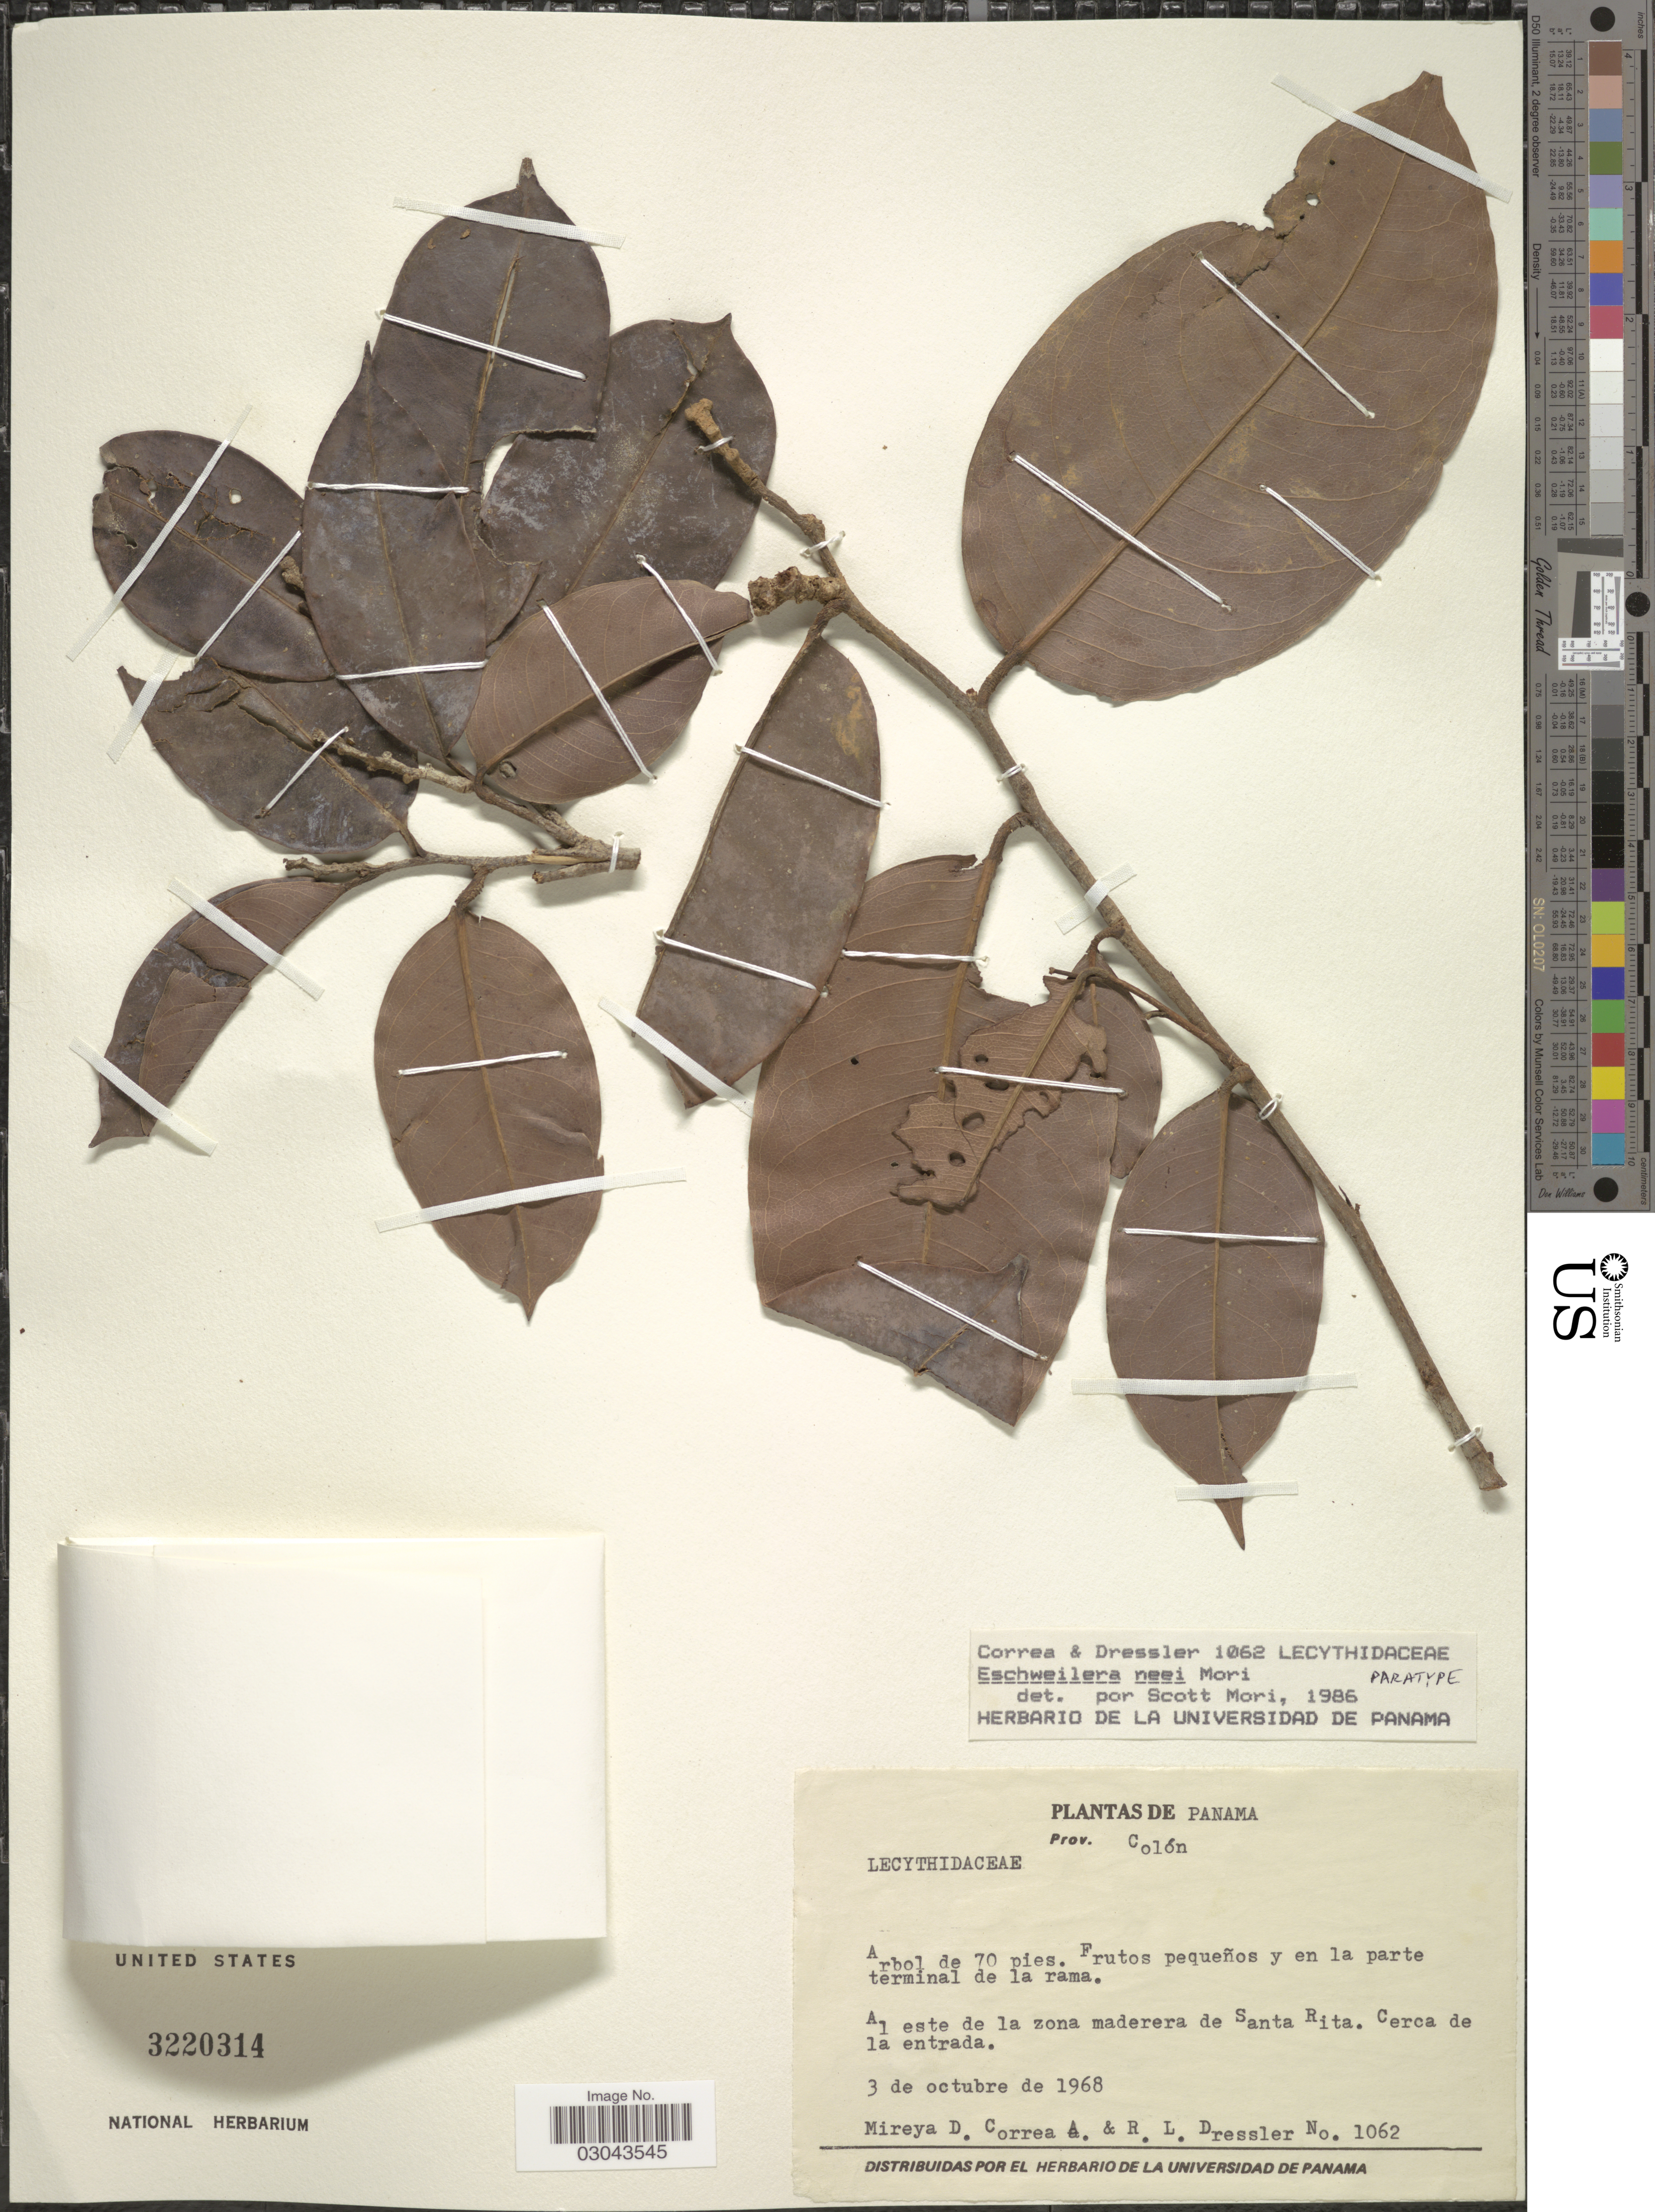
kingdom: Plantae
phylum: Tracheophyta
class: Magnoliopsida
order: Ericales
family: Lecythidaceae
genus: Eschweilera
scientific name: Eschweilera neei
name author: S.A. Mori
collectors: M. D. Corrêa-A. & R. Dressler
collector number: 1062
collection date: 1968-10-03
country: Panama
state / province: Colón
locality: Al este de la zona maderera de Santa Rita. Cerca de la entrada.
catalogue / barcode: US 3220314